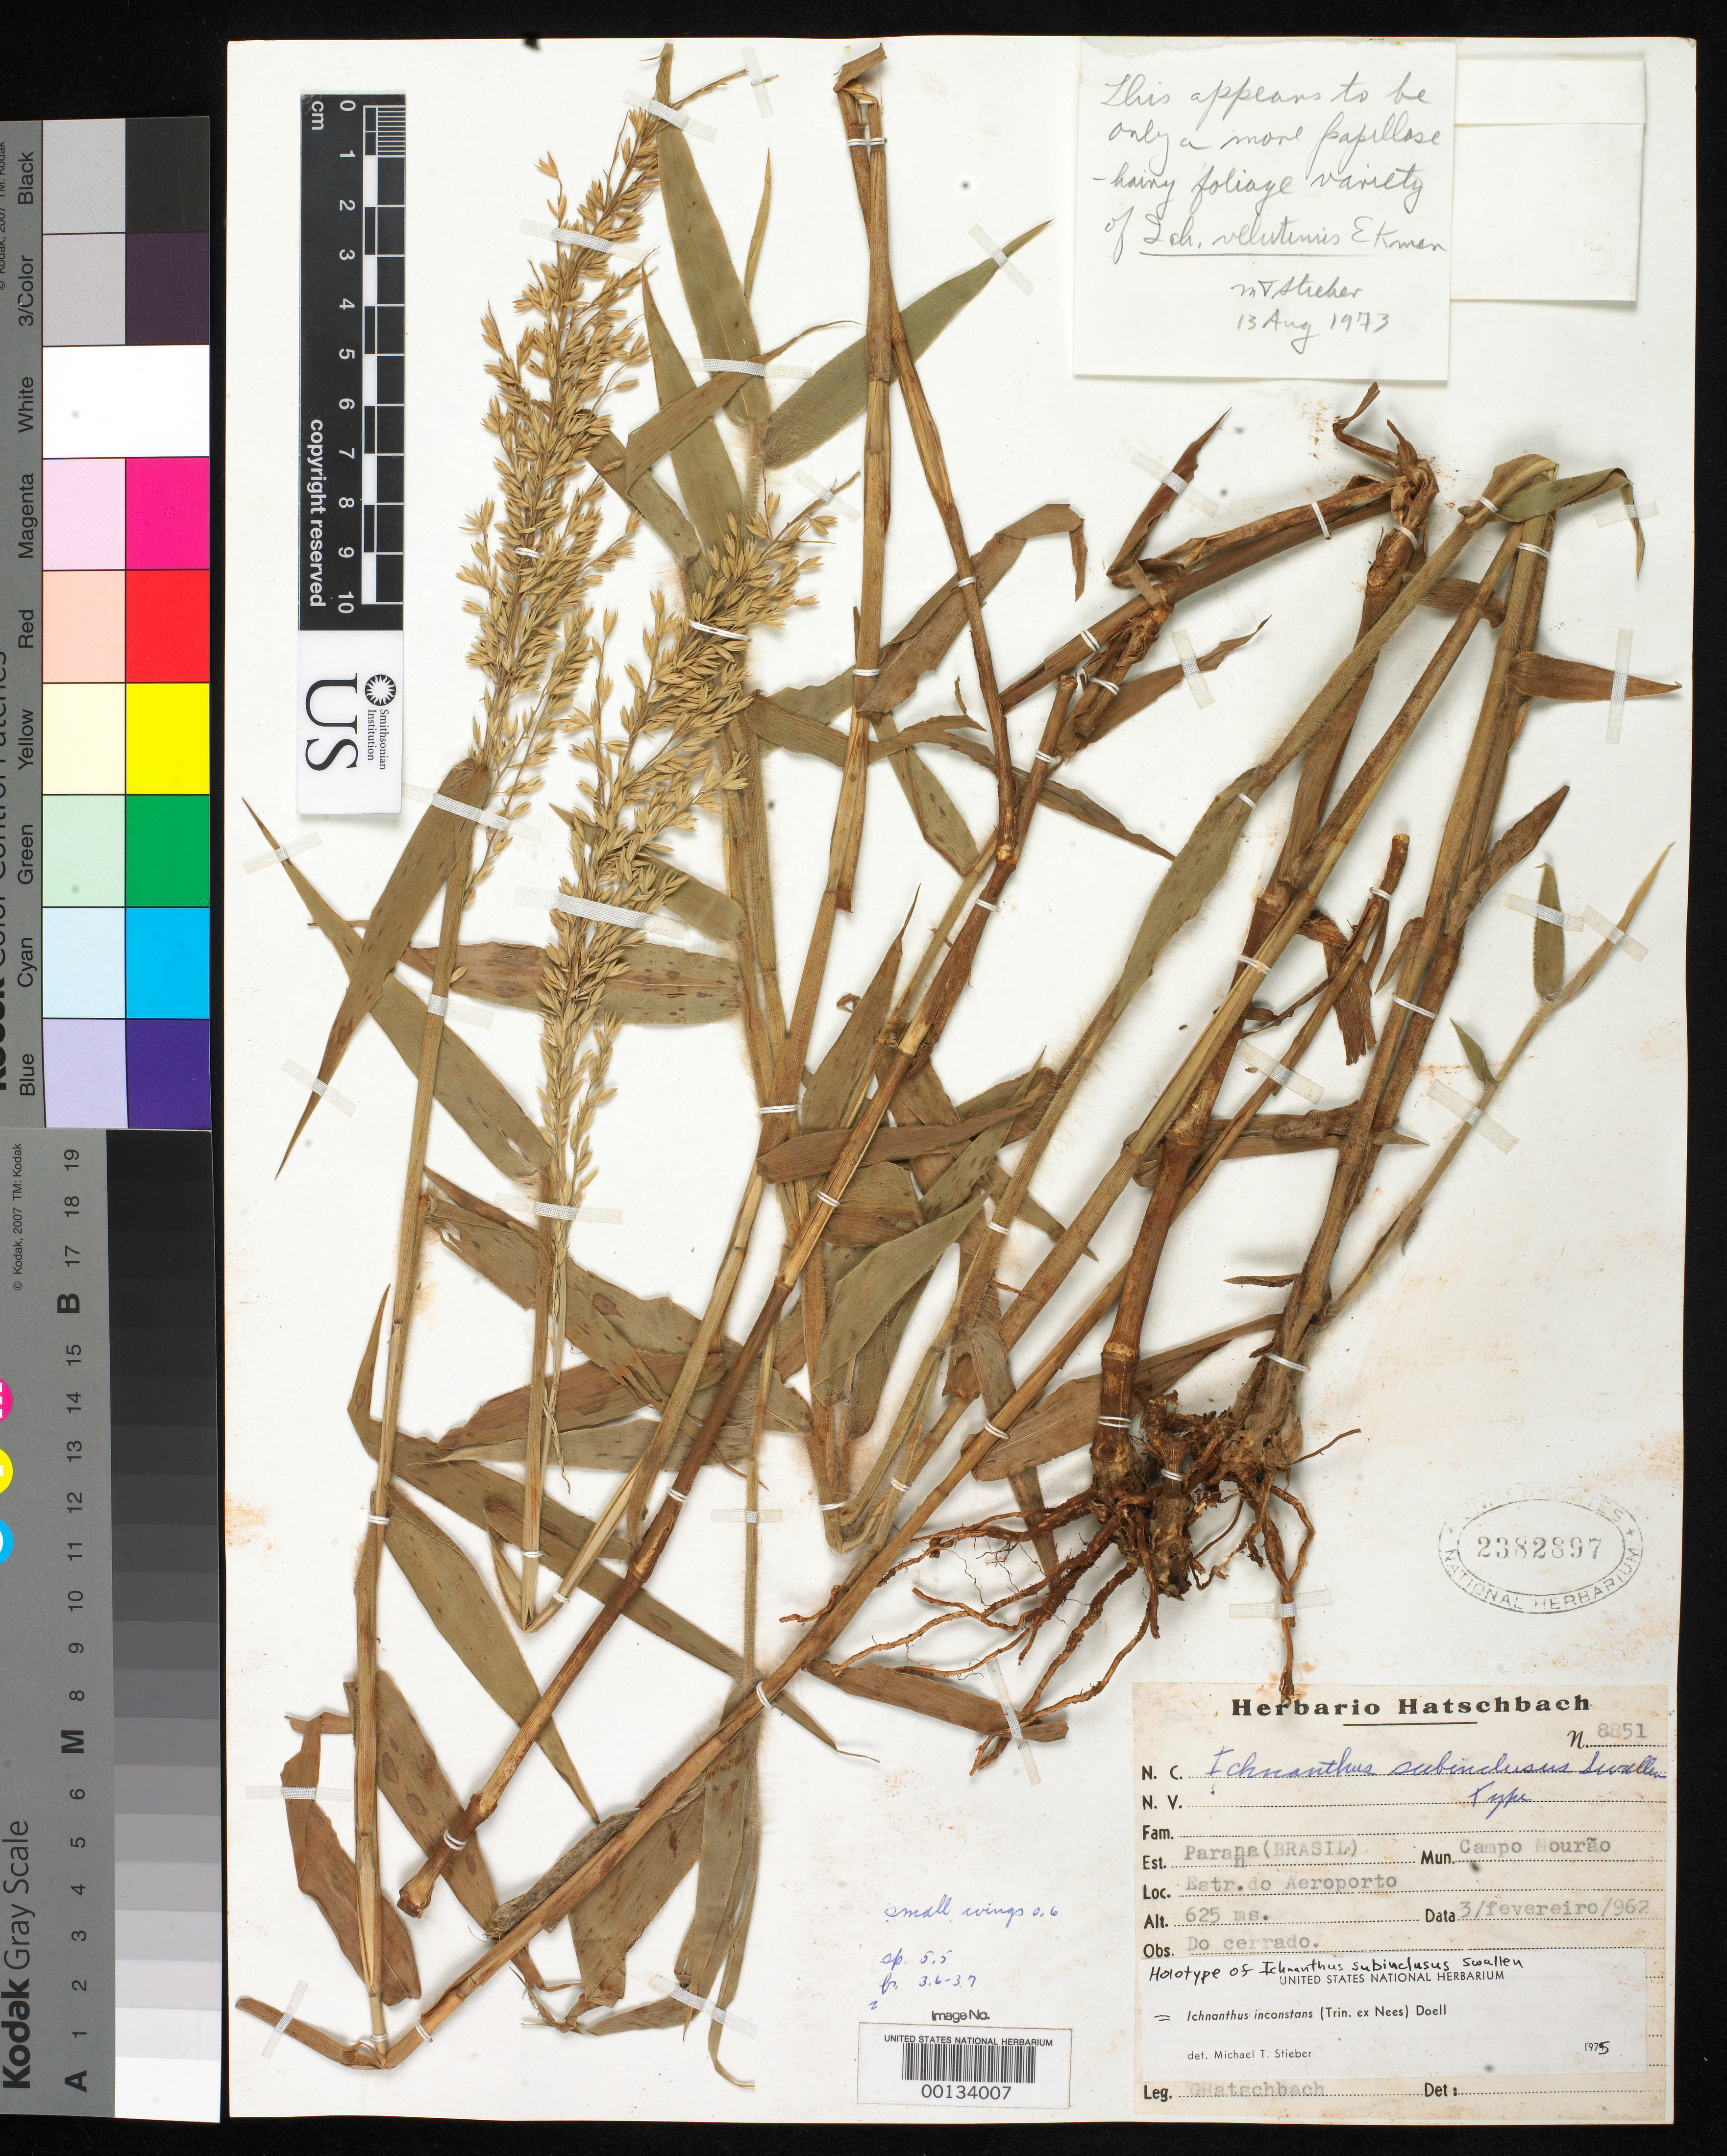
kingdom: Plantae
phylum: Tracheophyta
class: Liliopsida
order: Poales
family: Poaceae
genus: Ichnanthus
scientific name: Ichnanthus subinclusus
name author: Swallen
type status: Holotype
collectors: G. Hatschbach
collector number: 8851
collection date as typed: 03 Feb 1962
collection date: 1962-02-03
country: Brazil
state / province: Paraná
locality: Estr. do Aeroporto.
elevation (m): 625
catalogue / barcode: US 2382897